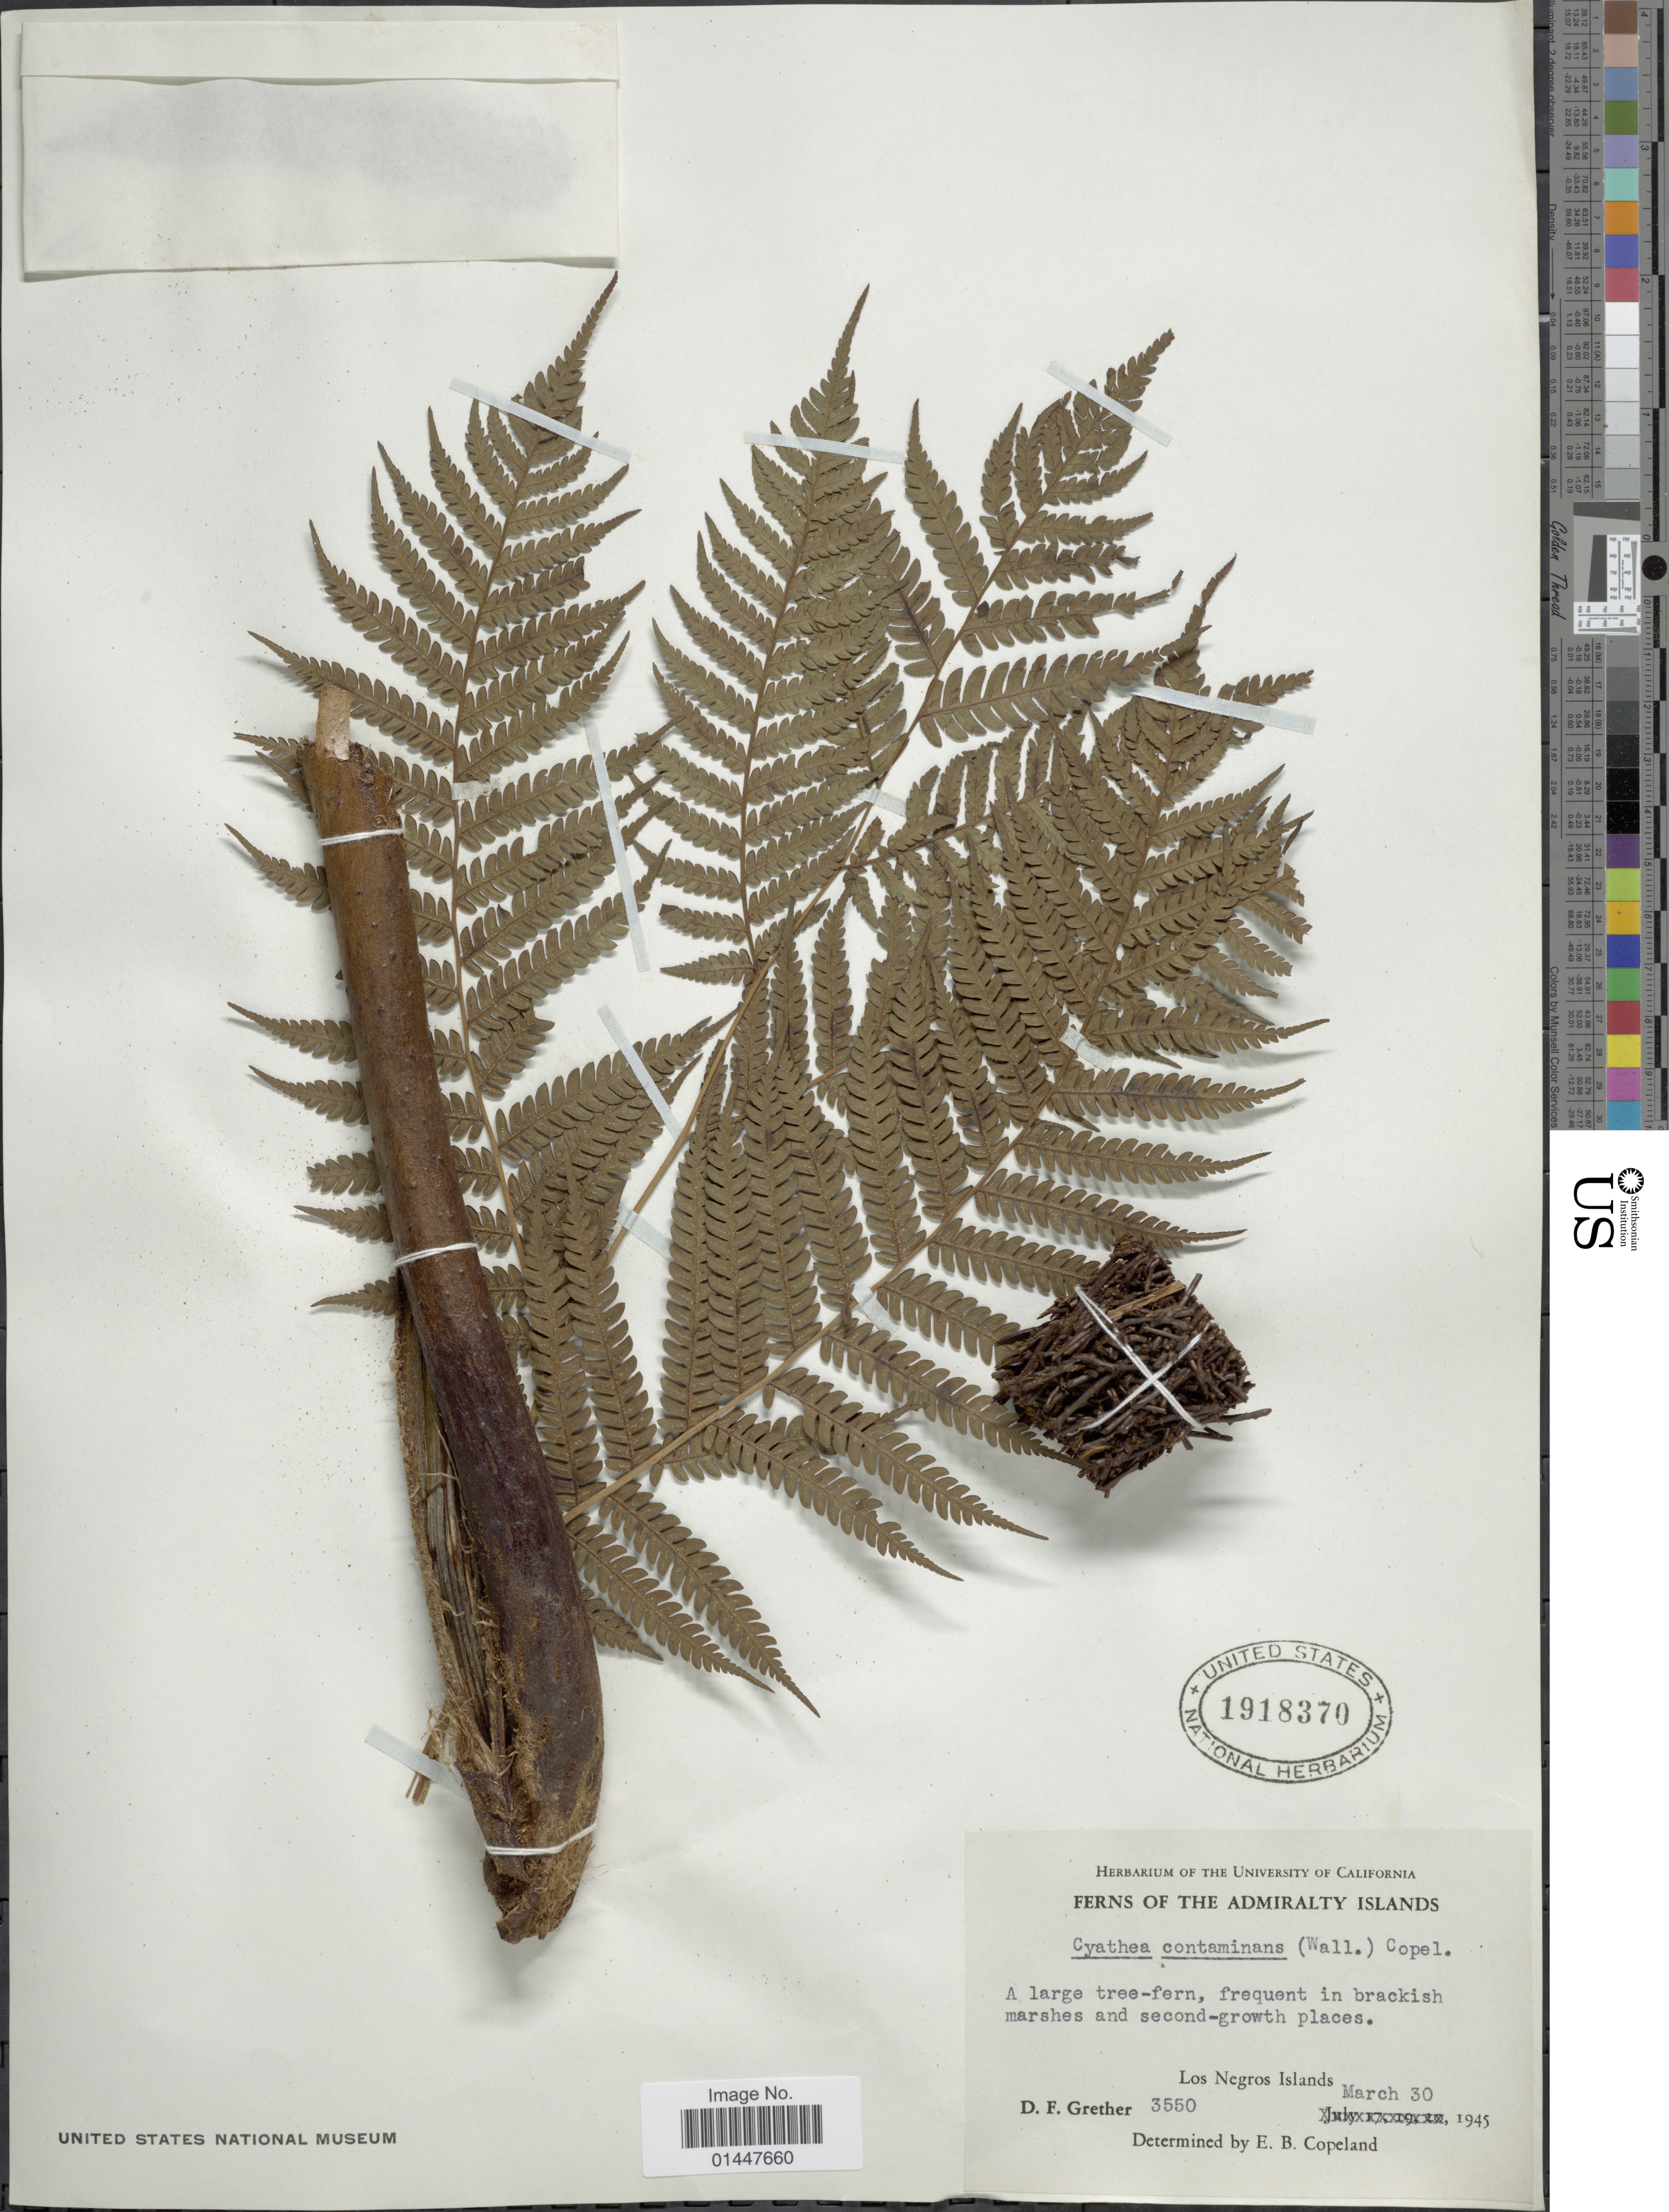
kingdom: Plantae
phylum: Tracheophyta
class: Polypodiopsida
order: Cyatheales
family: Cyatheaceae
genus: Sphaeropteris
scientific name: Sphaeropteris glauca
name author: (Blume) R.M. Tryon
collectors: D. F. Grether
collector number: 3550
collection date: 1945-03-30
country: Papua New Guinea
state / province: Manus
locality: Admirality Islands. Los Negros Islands.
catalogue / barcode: US 1918370